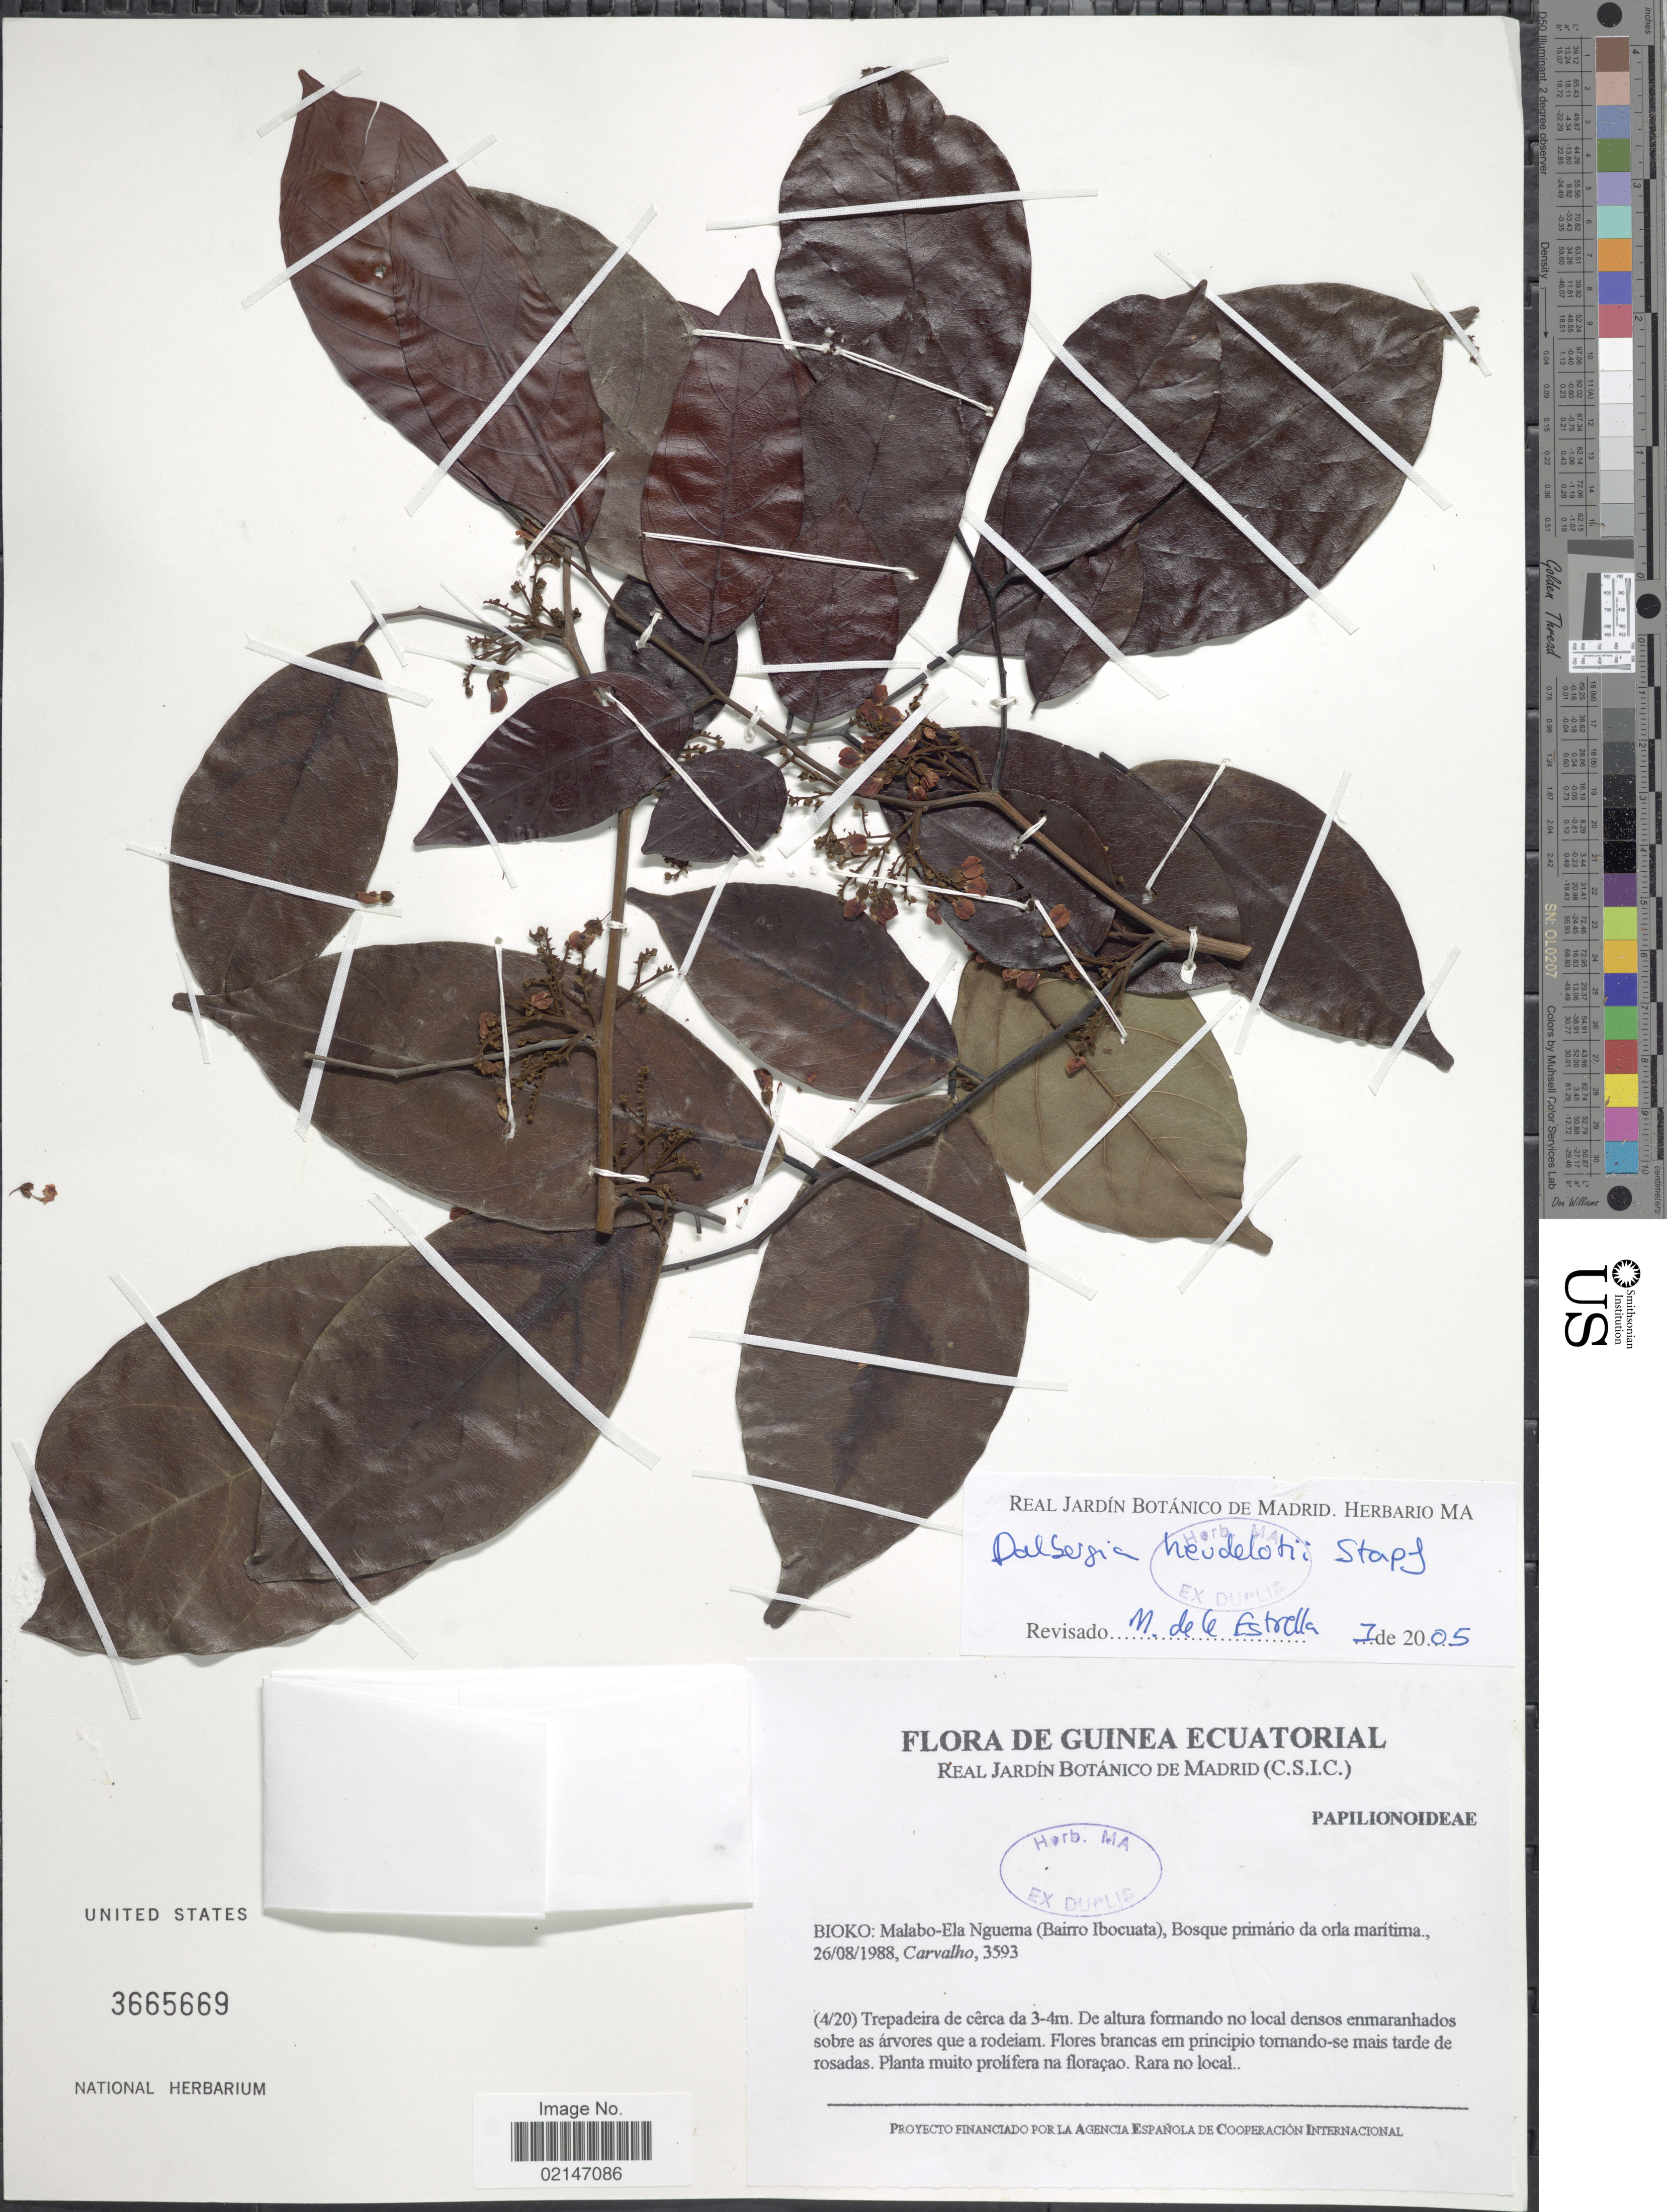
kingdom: Plantae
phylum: Tracheophyta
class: Magnoliopsida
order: Fabales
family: Fabaceae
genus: Dalbergia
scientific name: Dalbergia heudelotii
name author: Stapf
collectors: Carvalho, --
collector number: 3593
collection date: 1988-08-26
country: Equatorial Guinea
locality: Bioko: Malabo-Ela Nguema (Bairro Ibocuata), Bosque primario da orla maritima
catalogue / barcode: US 3665669